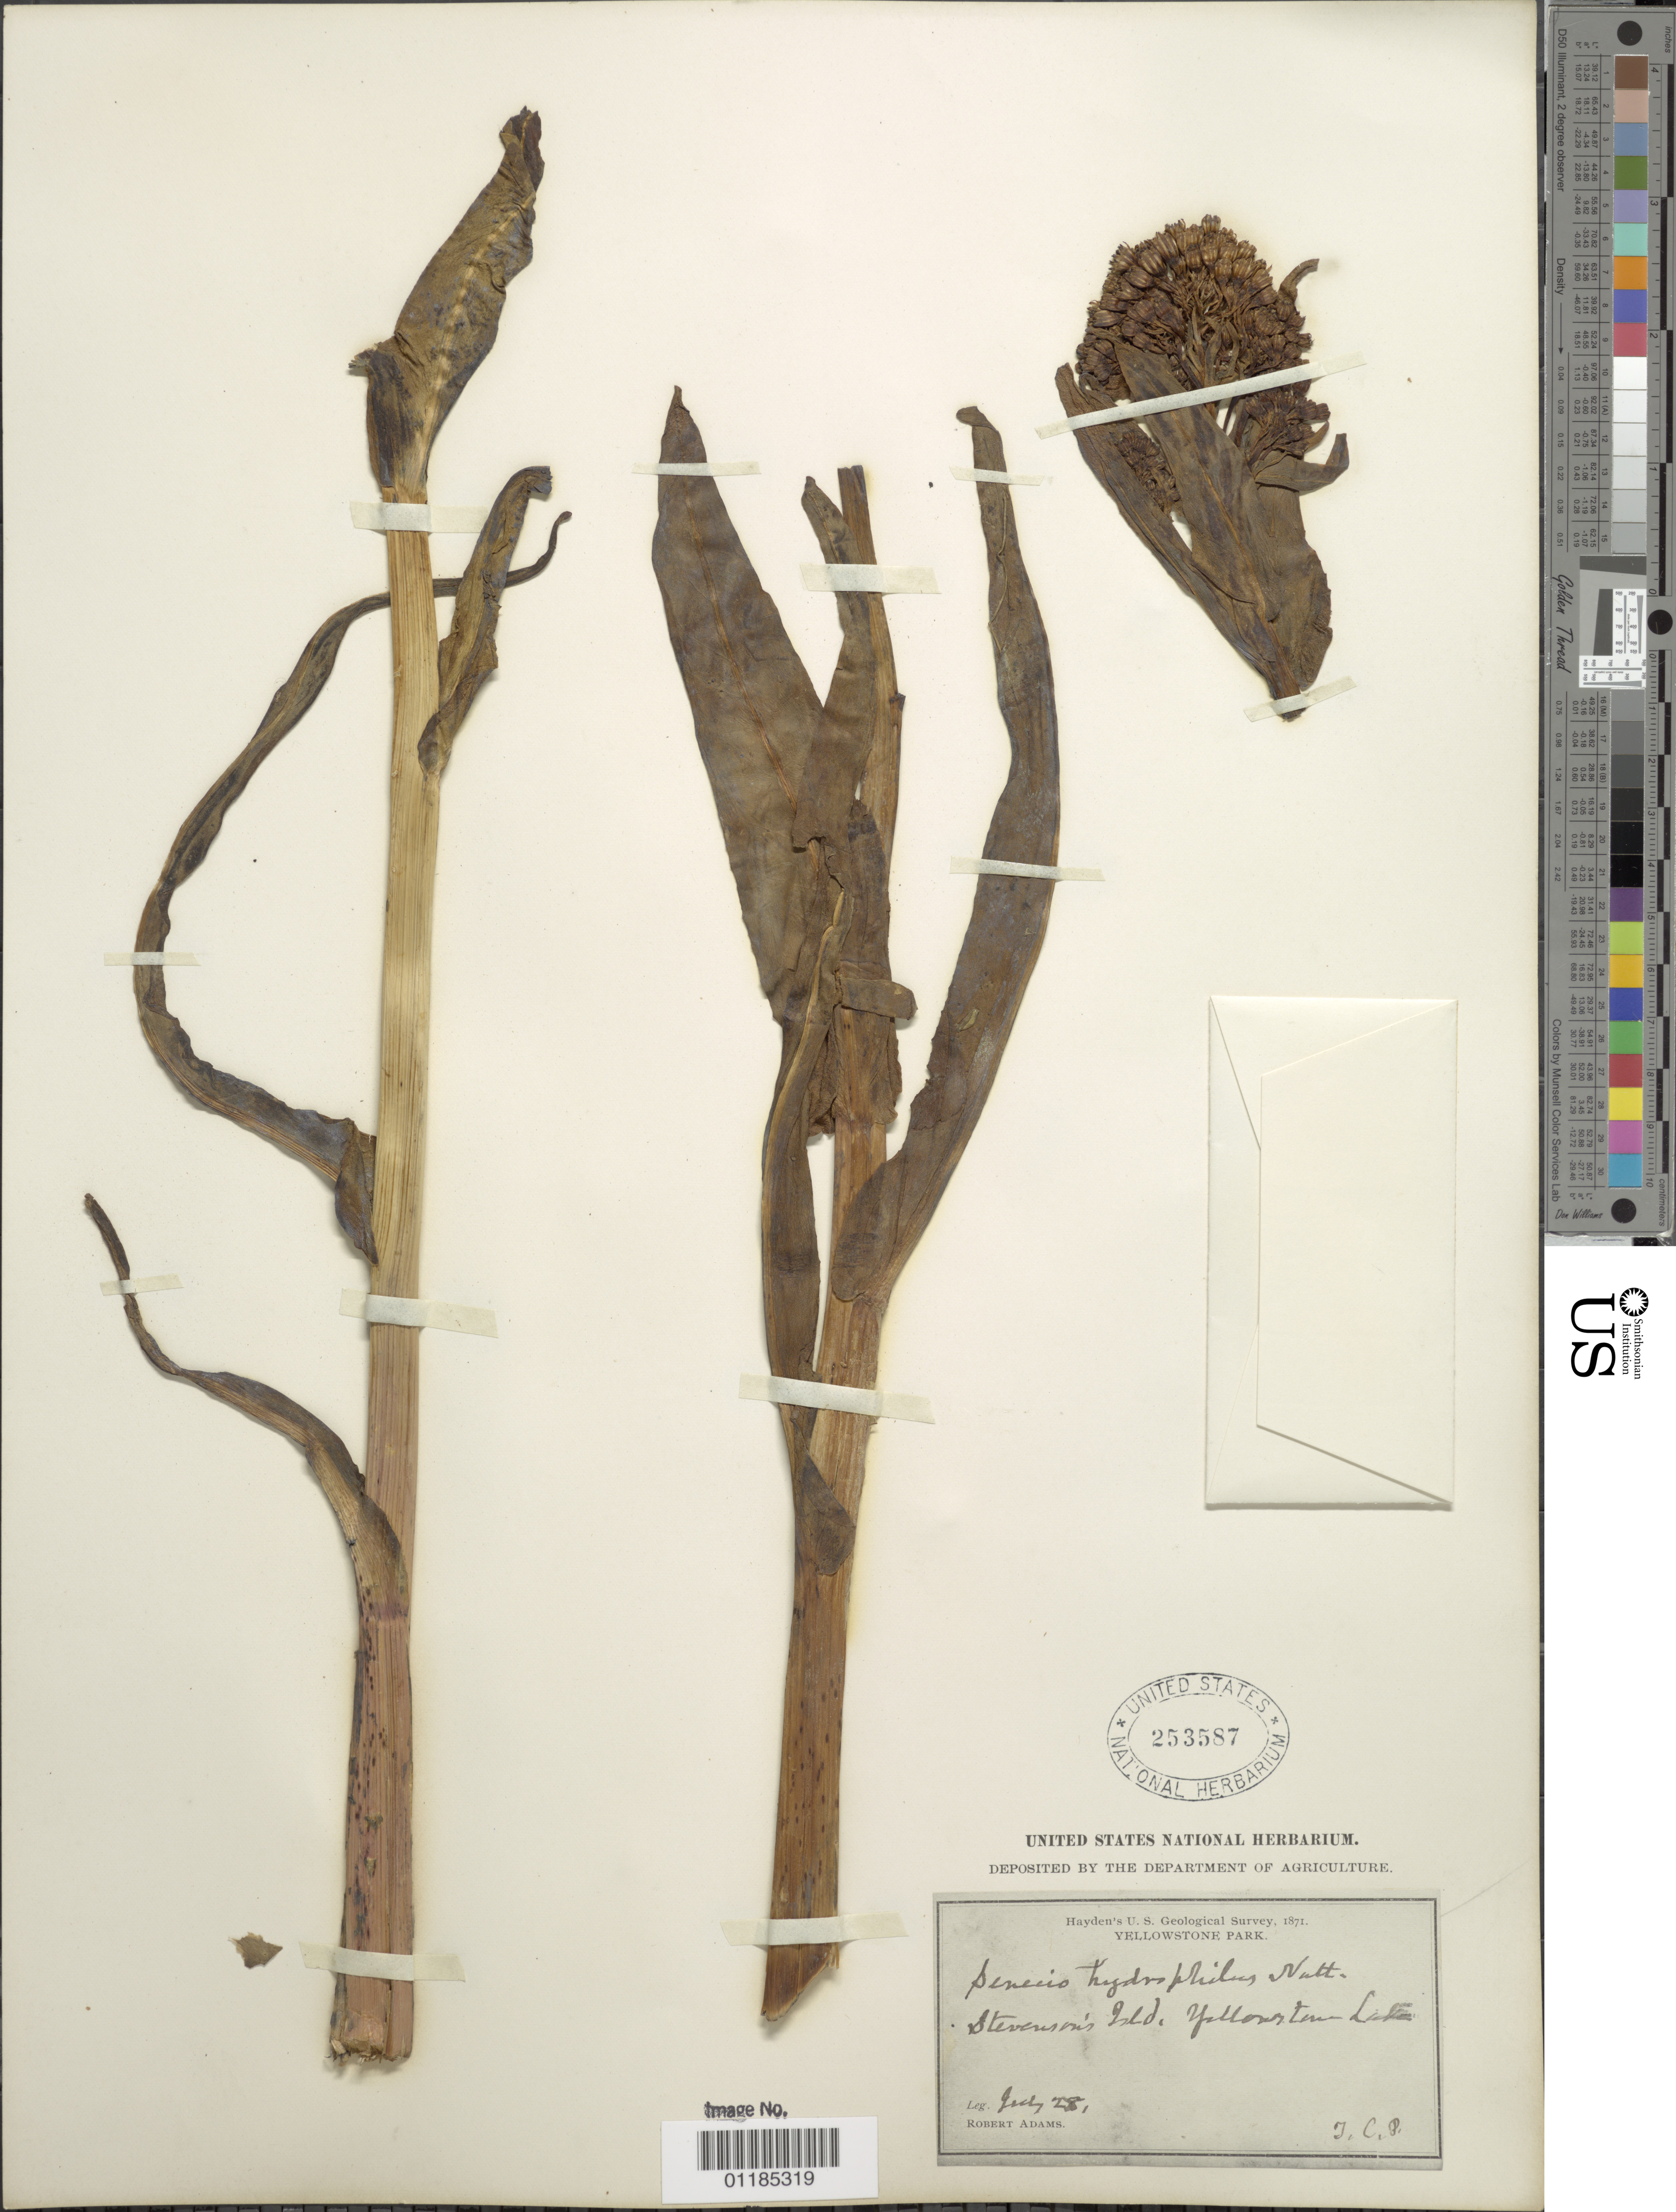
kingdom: Plantae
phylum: Tracheophyta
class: Magnoliopsida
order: Asterales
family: Asteraceae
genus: Senecio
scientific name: Senecio hydrophilus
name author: Nutt.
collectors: R. Adams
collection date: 1871-07-28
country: United States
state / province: Wyoming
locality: Stevensons Island, Yellowstone Lake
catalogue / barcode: US 25387